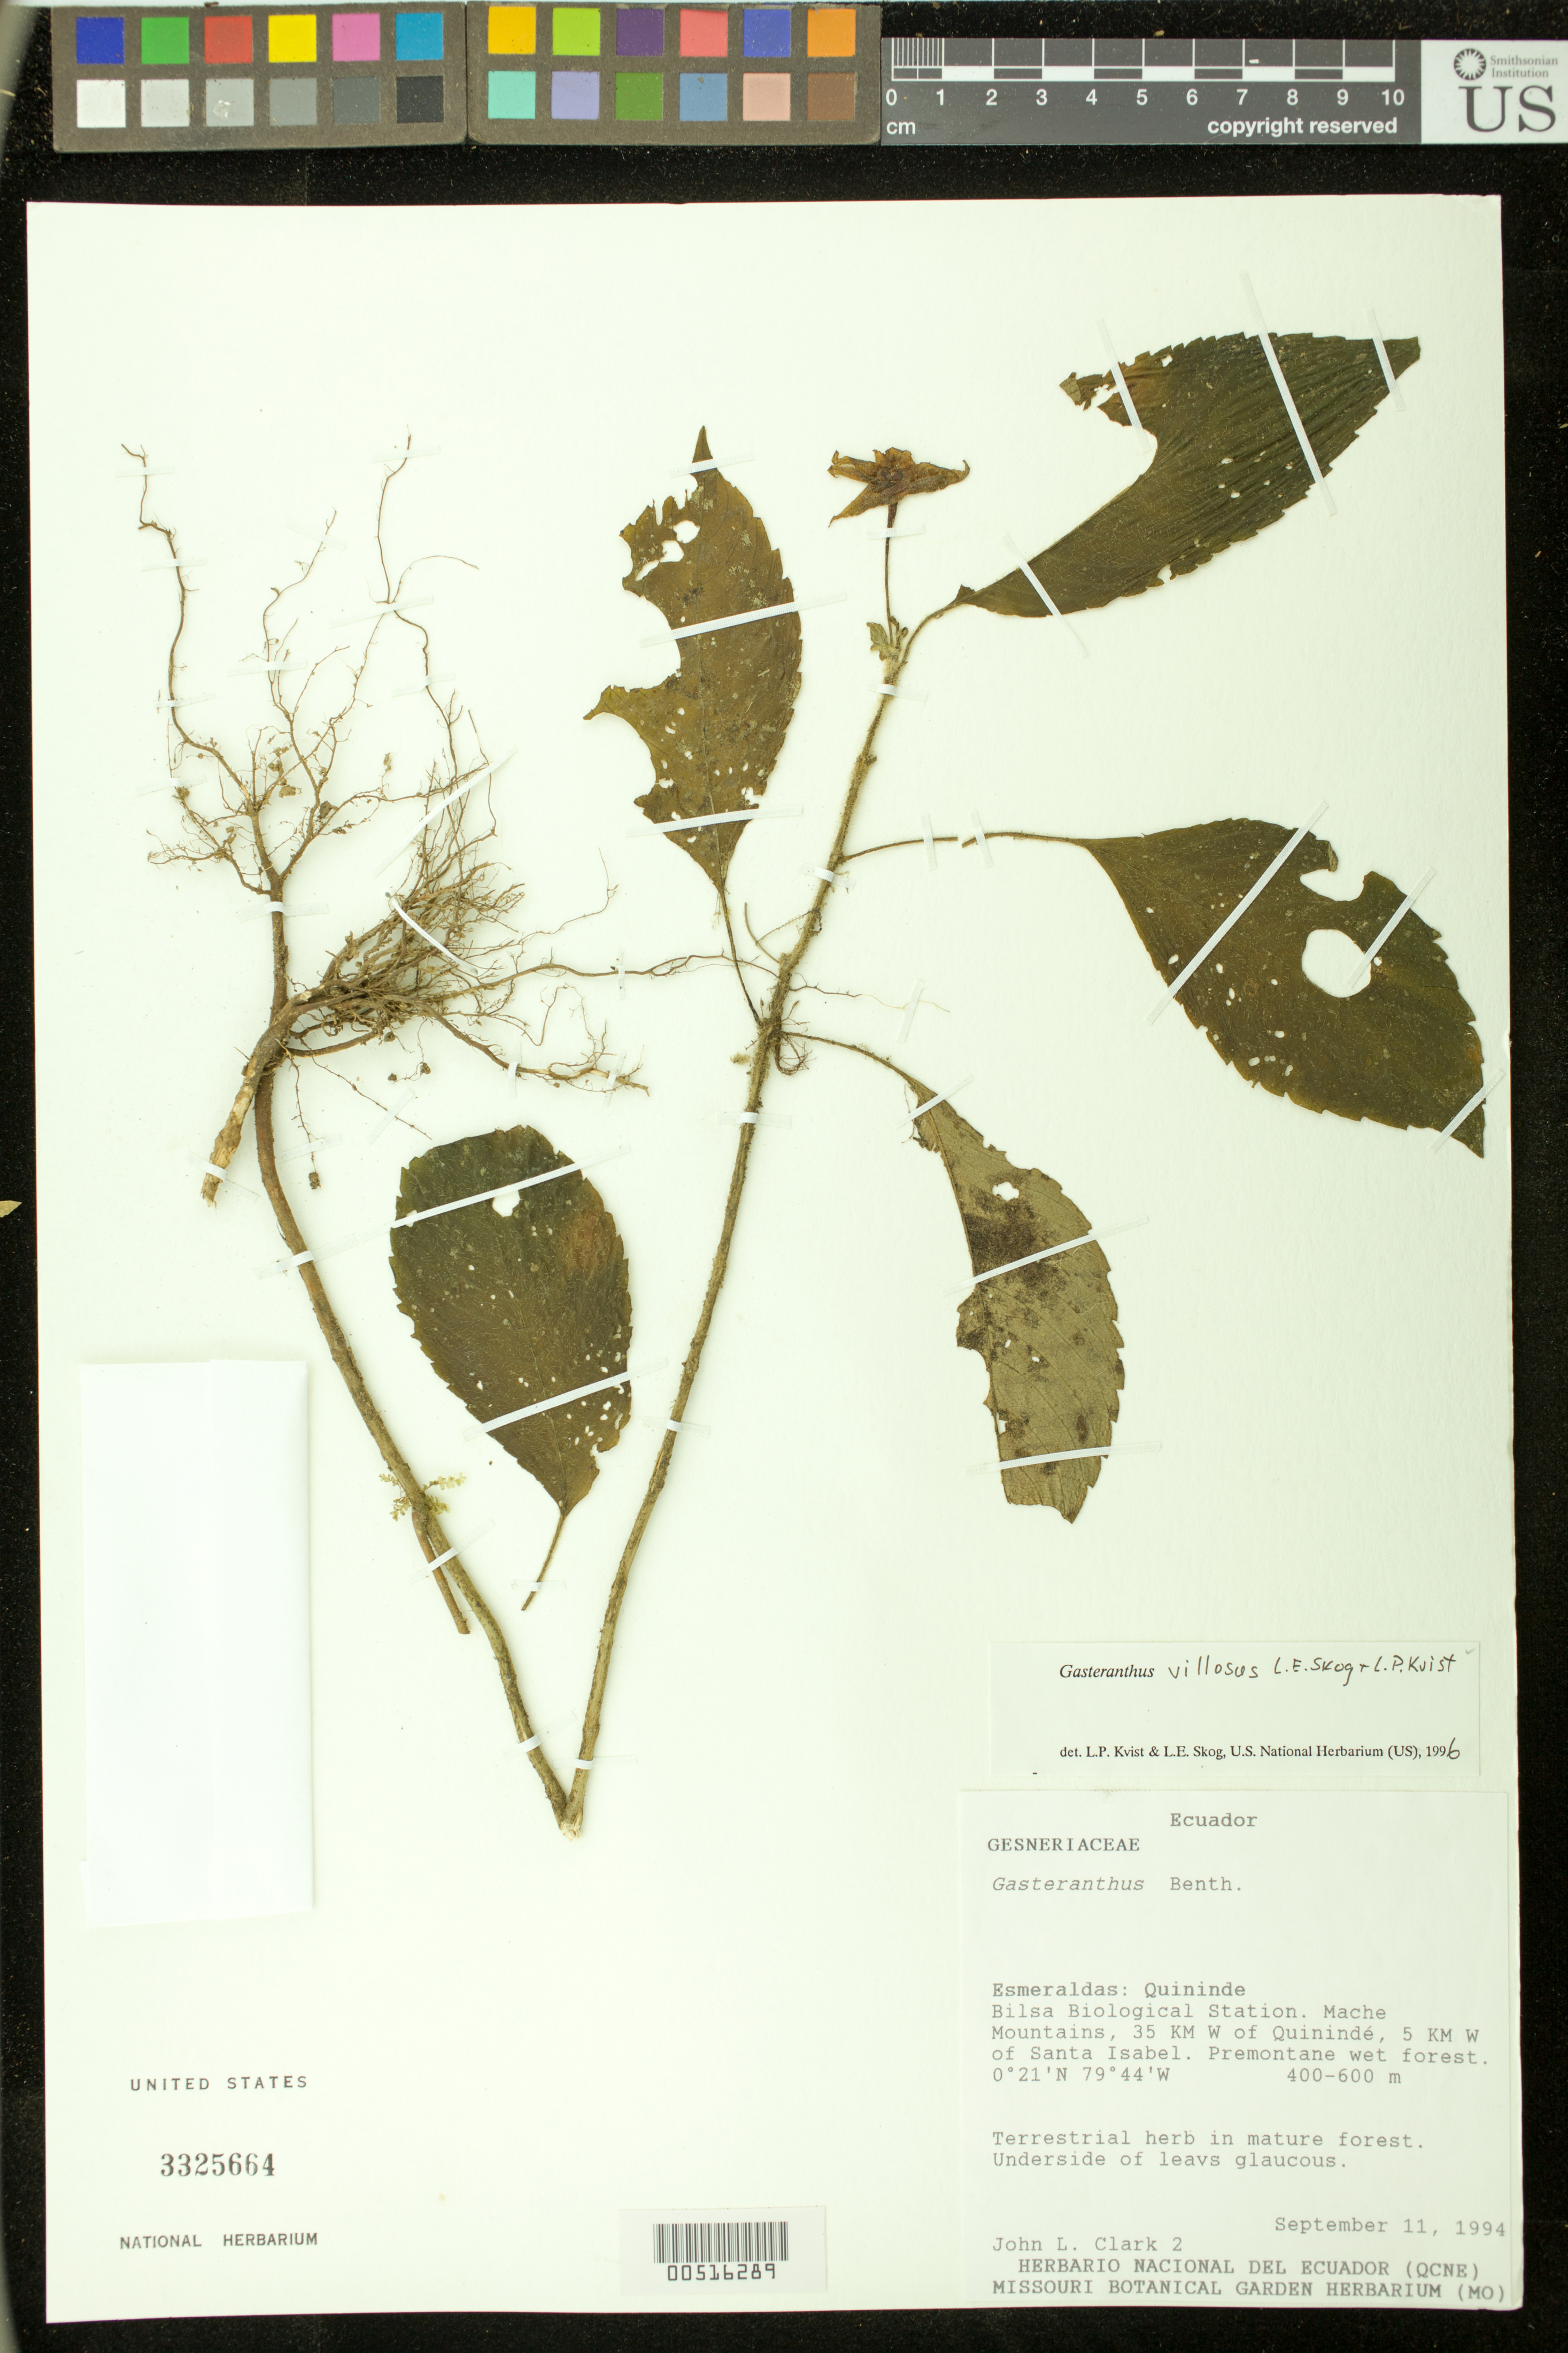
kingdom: Plantae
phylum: Tracheophyta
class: Magnoliopsida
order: Lamiales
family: Gesneriaceae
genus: Gasteranthus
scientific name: Gasteranthus villosus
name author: L.E. Skog & L.P. Kvist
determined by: Skog, Laurence E.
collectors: J. L. Clark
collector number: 2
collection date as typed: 11 Sep 1994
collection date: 1994-09-11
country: Ecuador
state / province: Esmeraldas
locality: Quininde. Bilsa Biological Station. Mache Mountains, 35 km W of Quinindé, 5 km W of Santa Isabel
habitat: Mature premontane wet forest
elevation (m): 400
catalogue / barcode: US 3325664